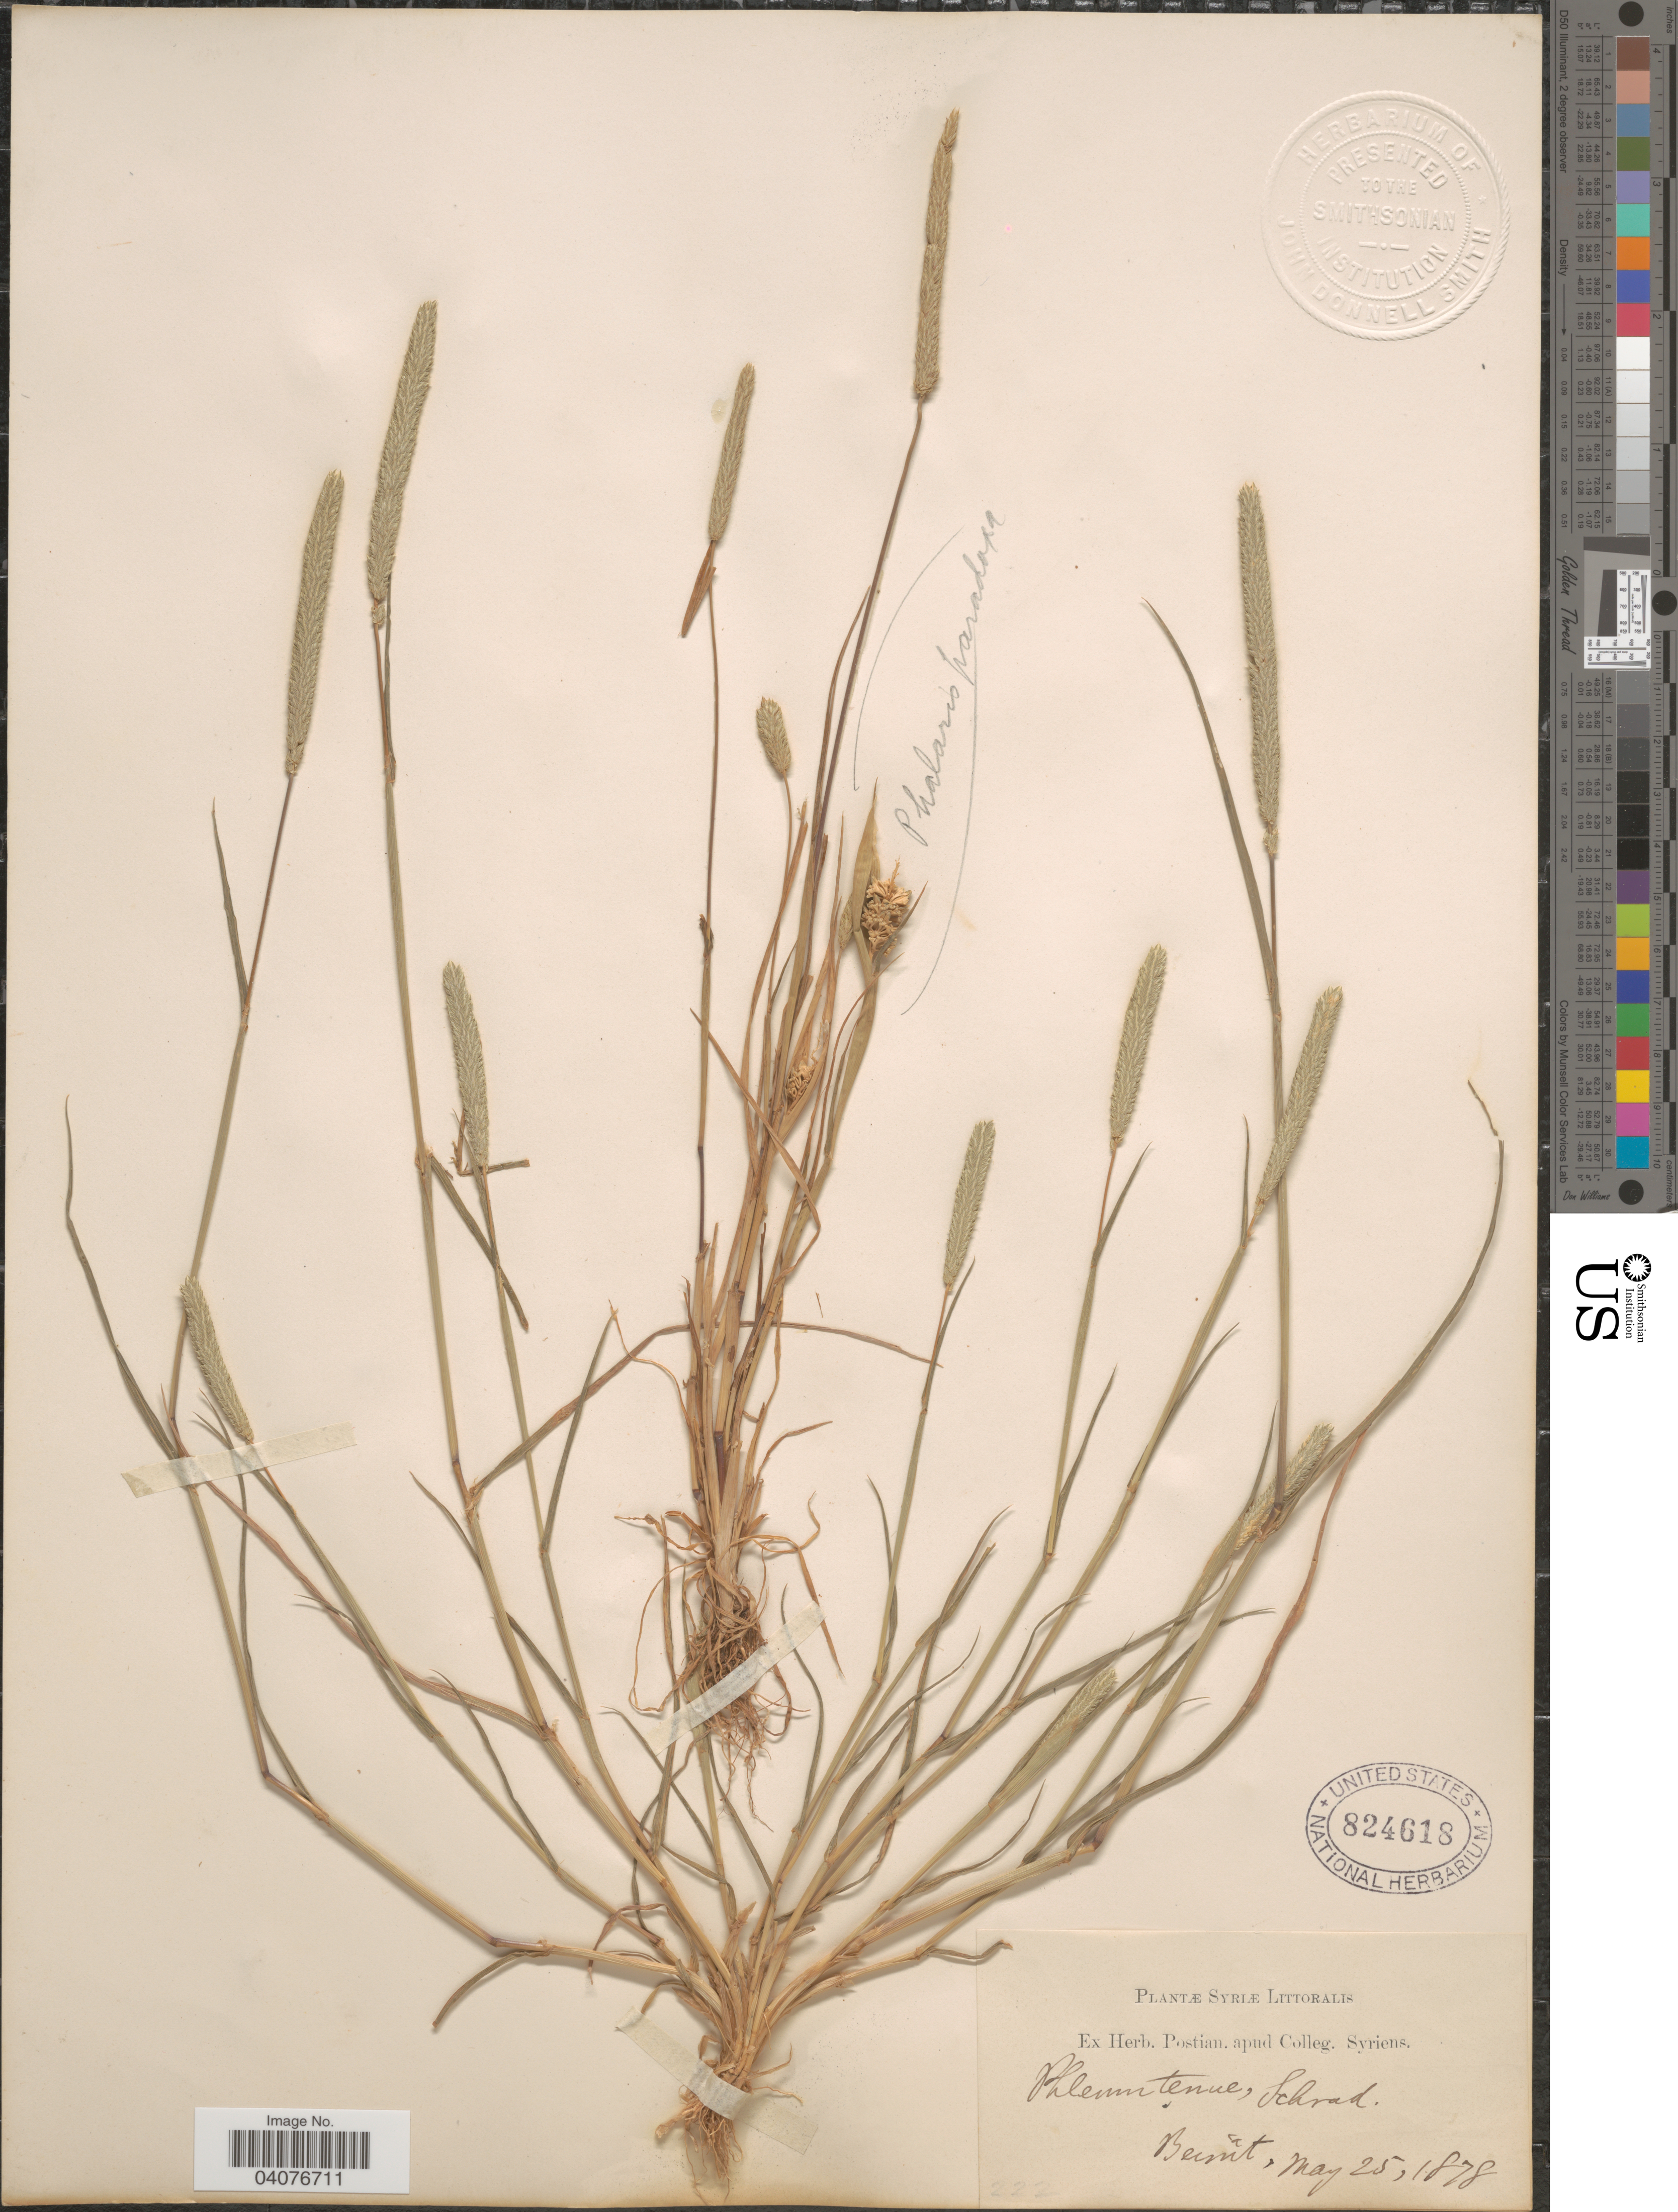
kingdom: Plantae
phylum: Tracheophyta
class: Liliopsida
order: Poales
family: Poaceae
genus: Phleum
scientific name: Phleum subulatum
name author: (Savi) Asch. & Graeb.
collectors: ex herb. Postian. apud Colleg. Syriens. Protest. USE "Fannie P. A. Shepard" (10308853) AS PRIMARY COLLECTOR INSTEAD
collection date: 1878-05-25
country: Lebanon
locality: Syriæ Littoralis. Beirût.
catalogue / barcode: US 824618